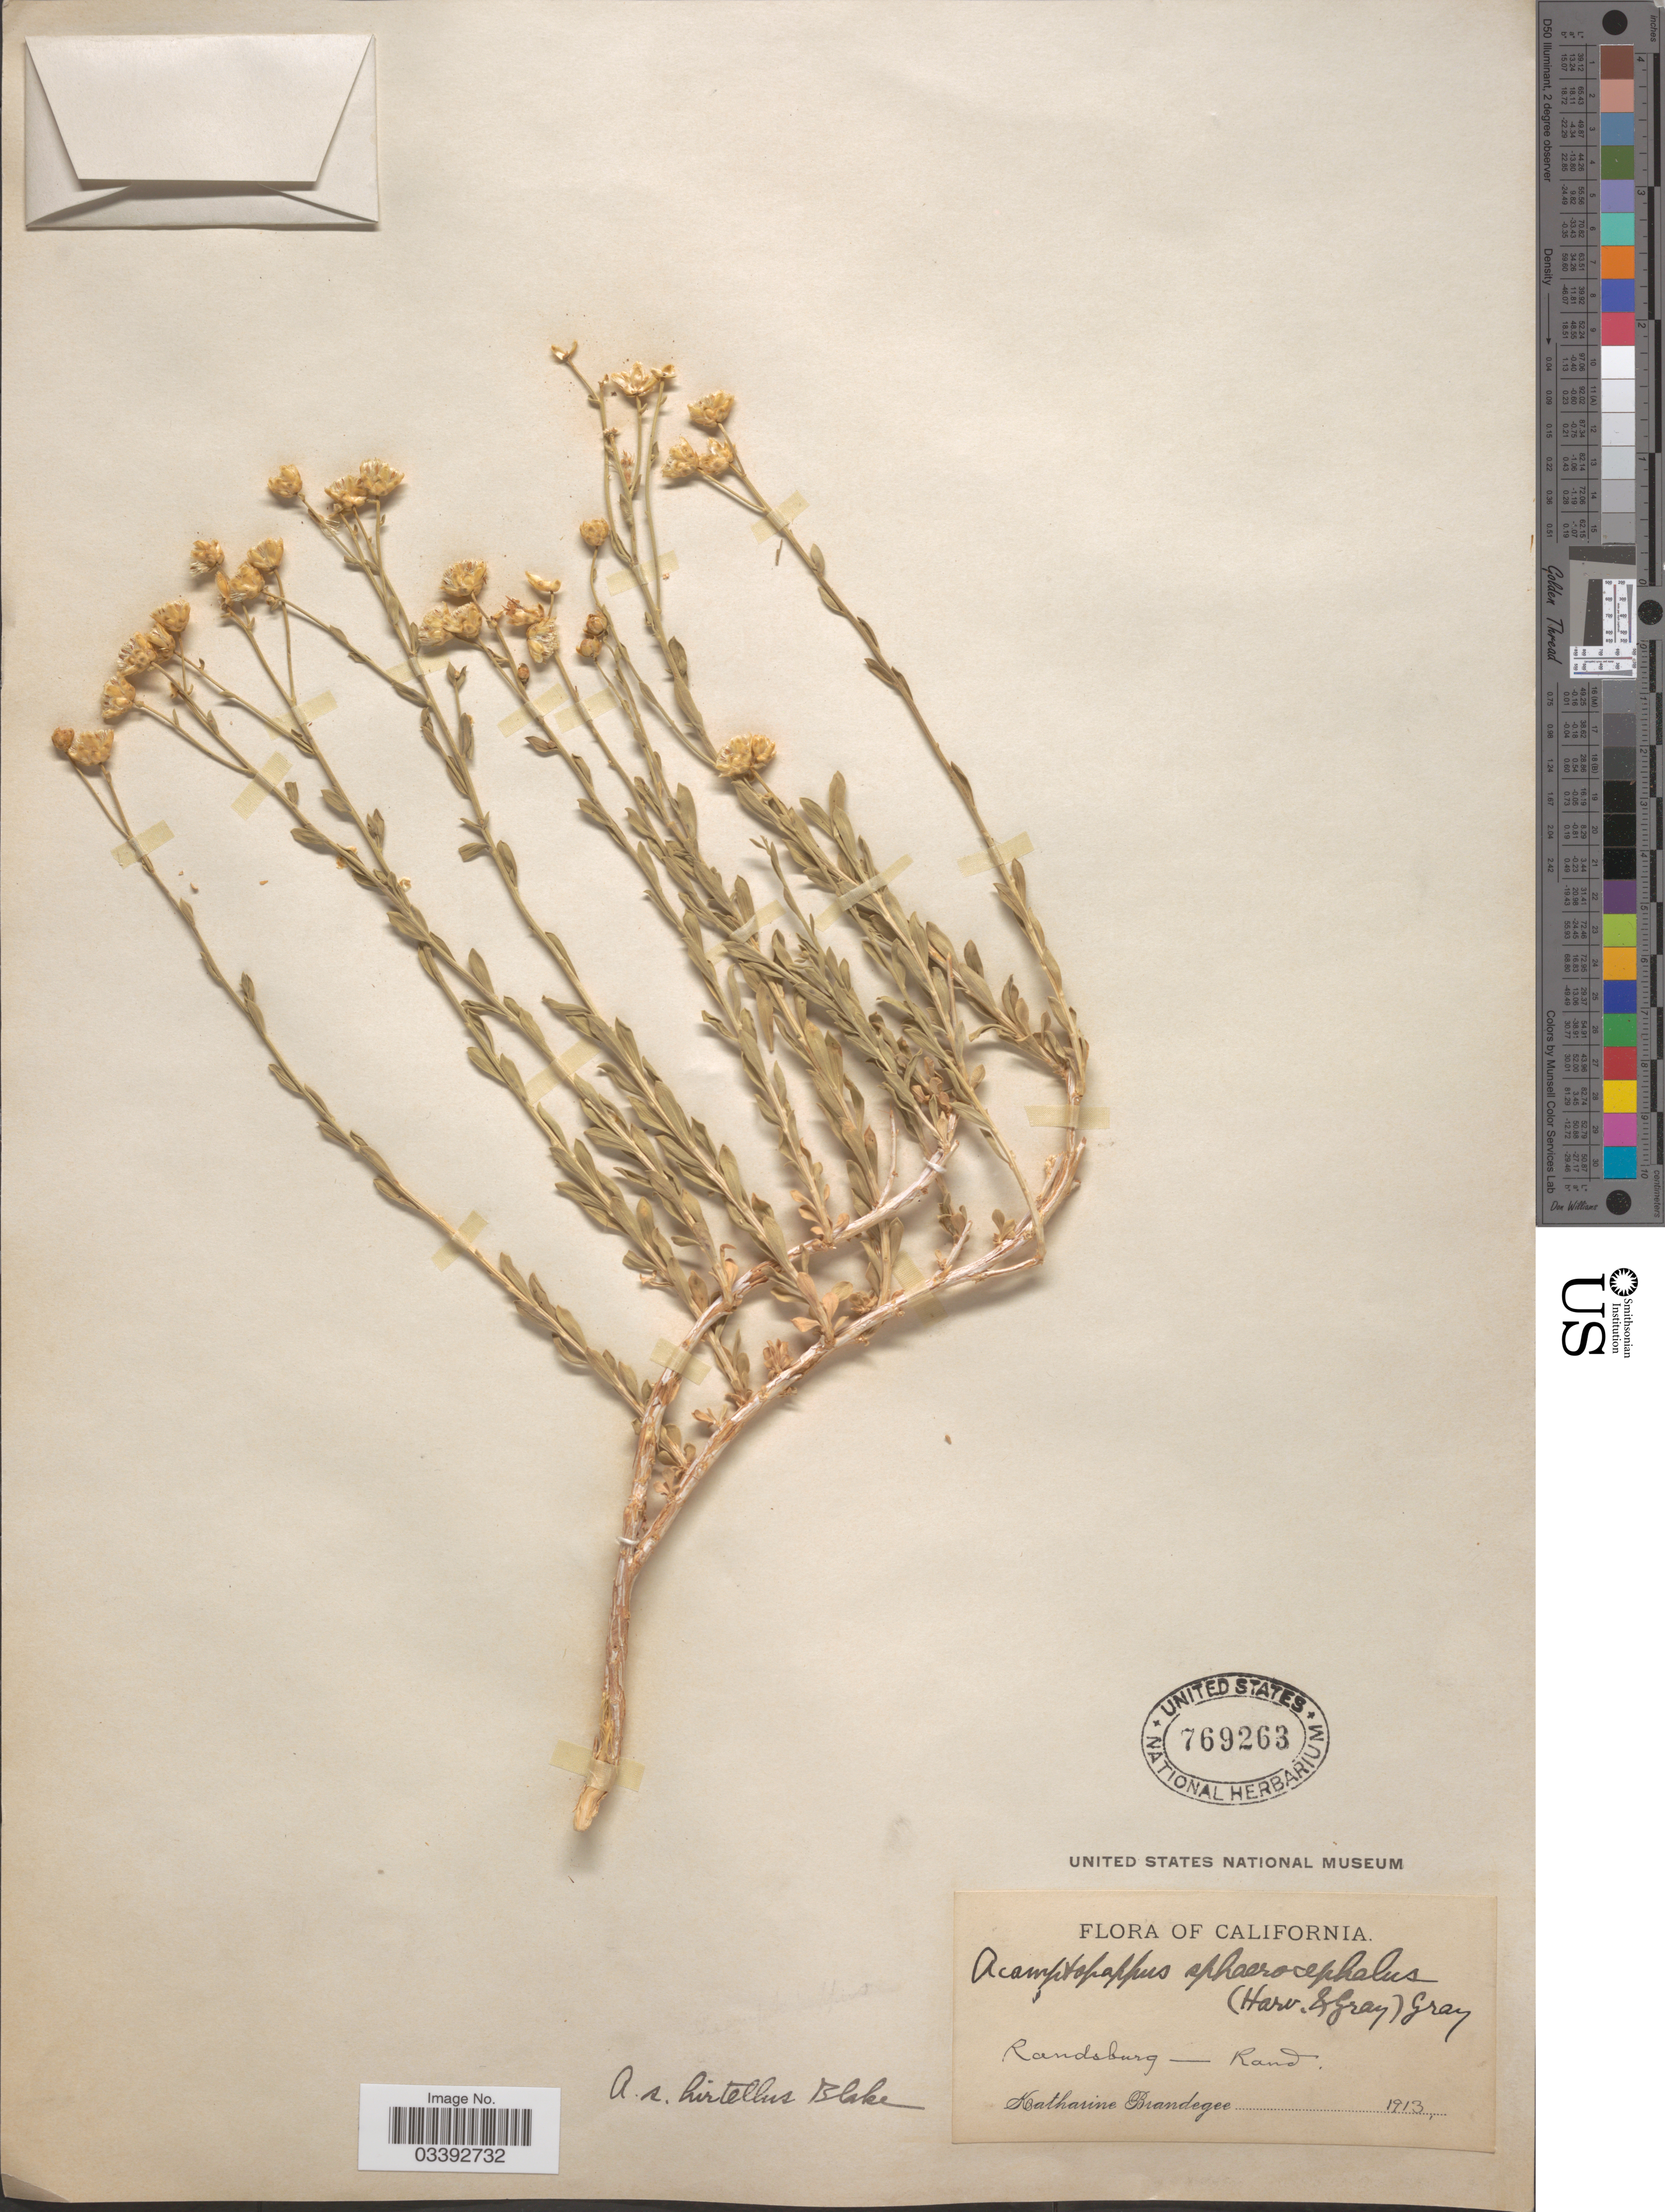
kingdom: Plantae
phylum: Tracheophyta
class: Magnoliopsida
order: Asterales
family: Asteraceae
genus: Acamptopappus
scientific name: Acamptopappus sphaerocephalus var. hirtellus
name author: S.F. Blake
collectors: M. K. Brandegee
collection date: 1913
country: United States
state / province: California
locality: Randsburg - Rand.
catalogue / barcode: US 769263